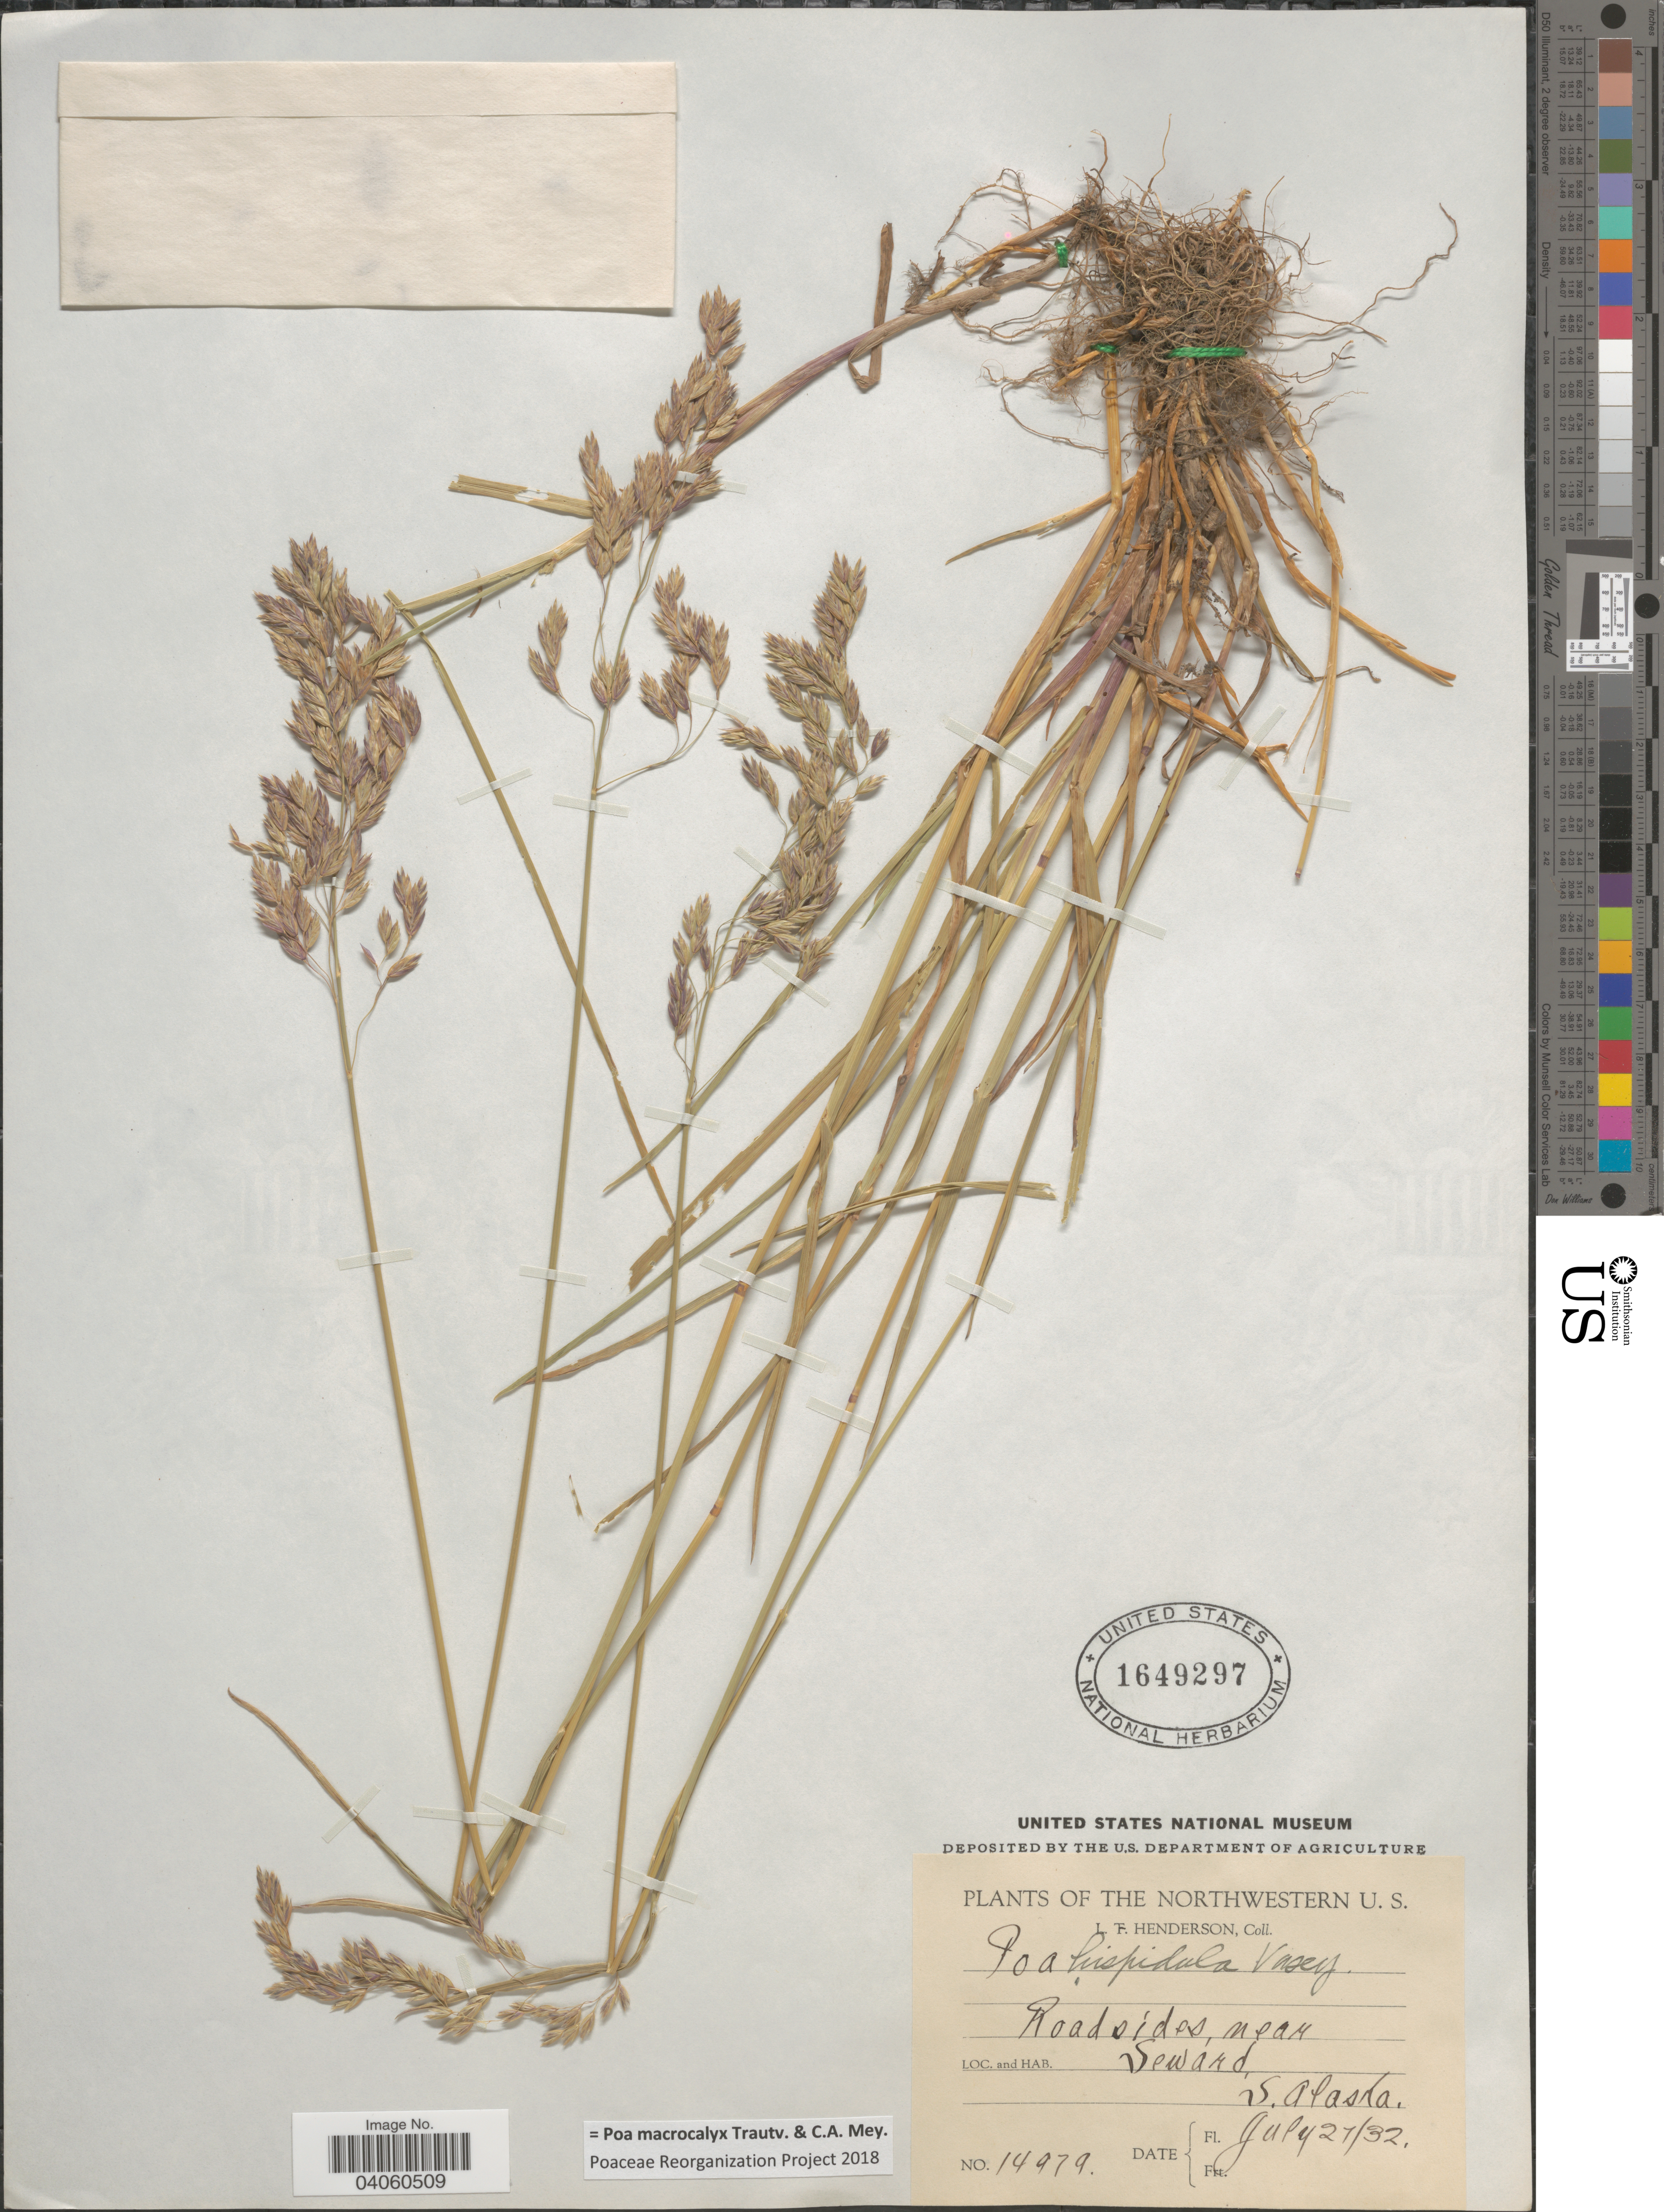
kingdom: Plantae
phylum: Tracheophyta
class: Liliopsida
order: Poales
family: Poaceae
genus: Poa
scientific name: Poa macrocalyx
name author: Trautv. & C.A. Mey.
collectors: L. Henderson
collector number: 14979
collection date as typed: Transcribed d/m/y: 21/7/32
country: United States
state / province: Alaska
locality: Northwestern U.S.A. Roadsides, near Seward, S. Alaska.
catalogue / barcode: US 1649297